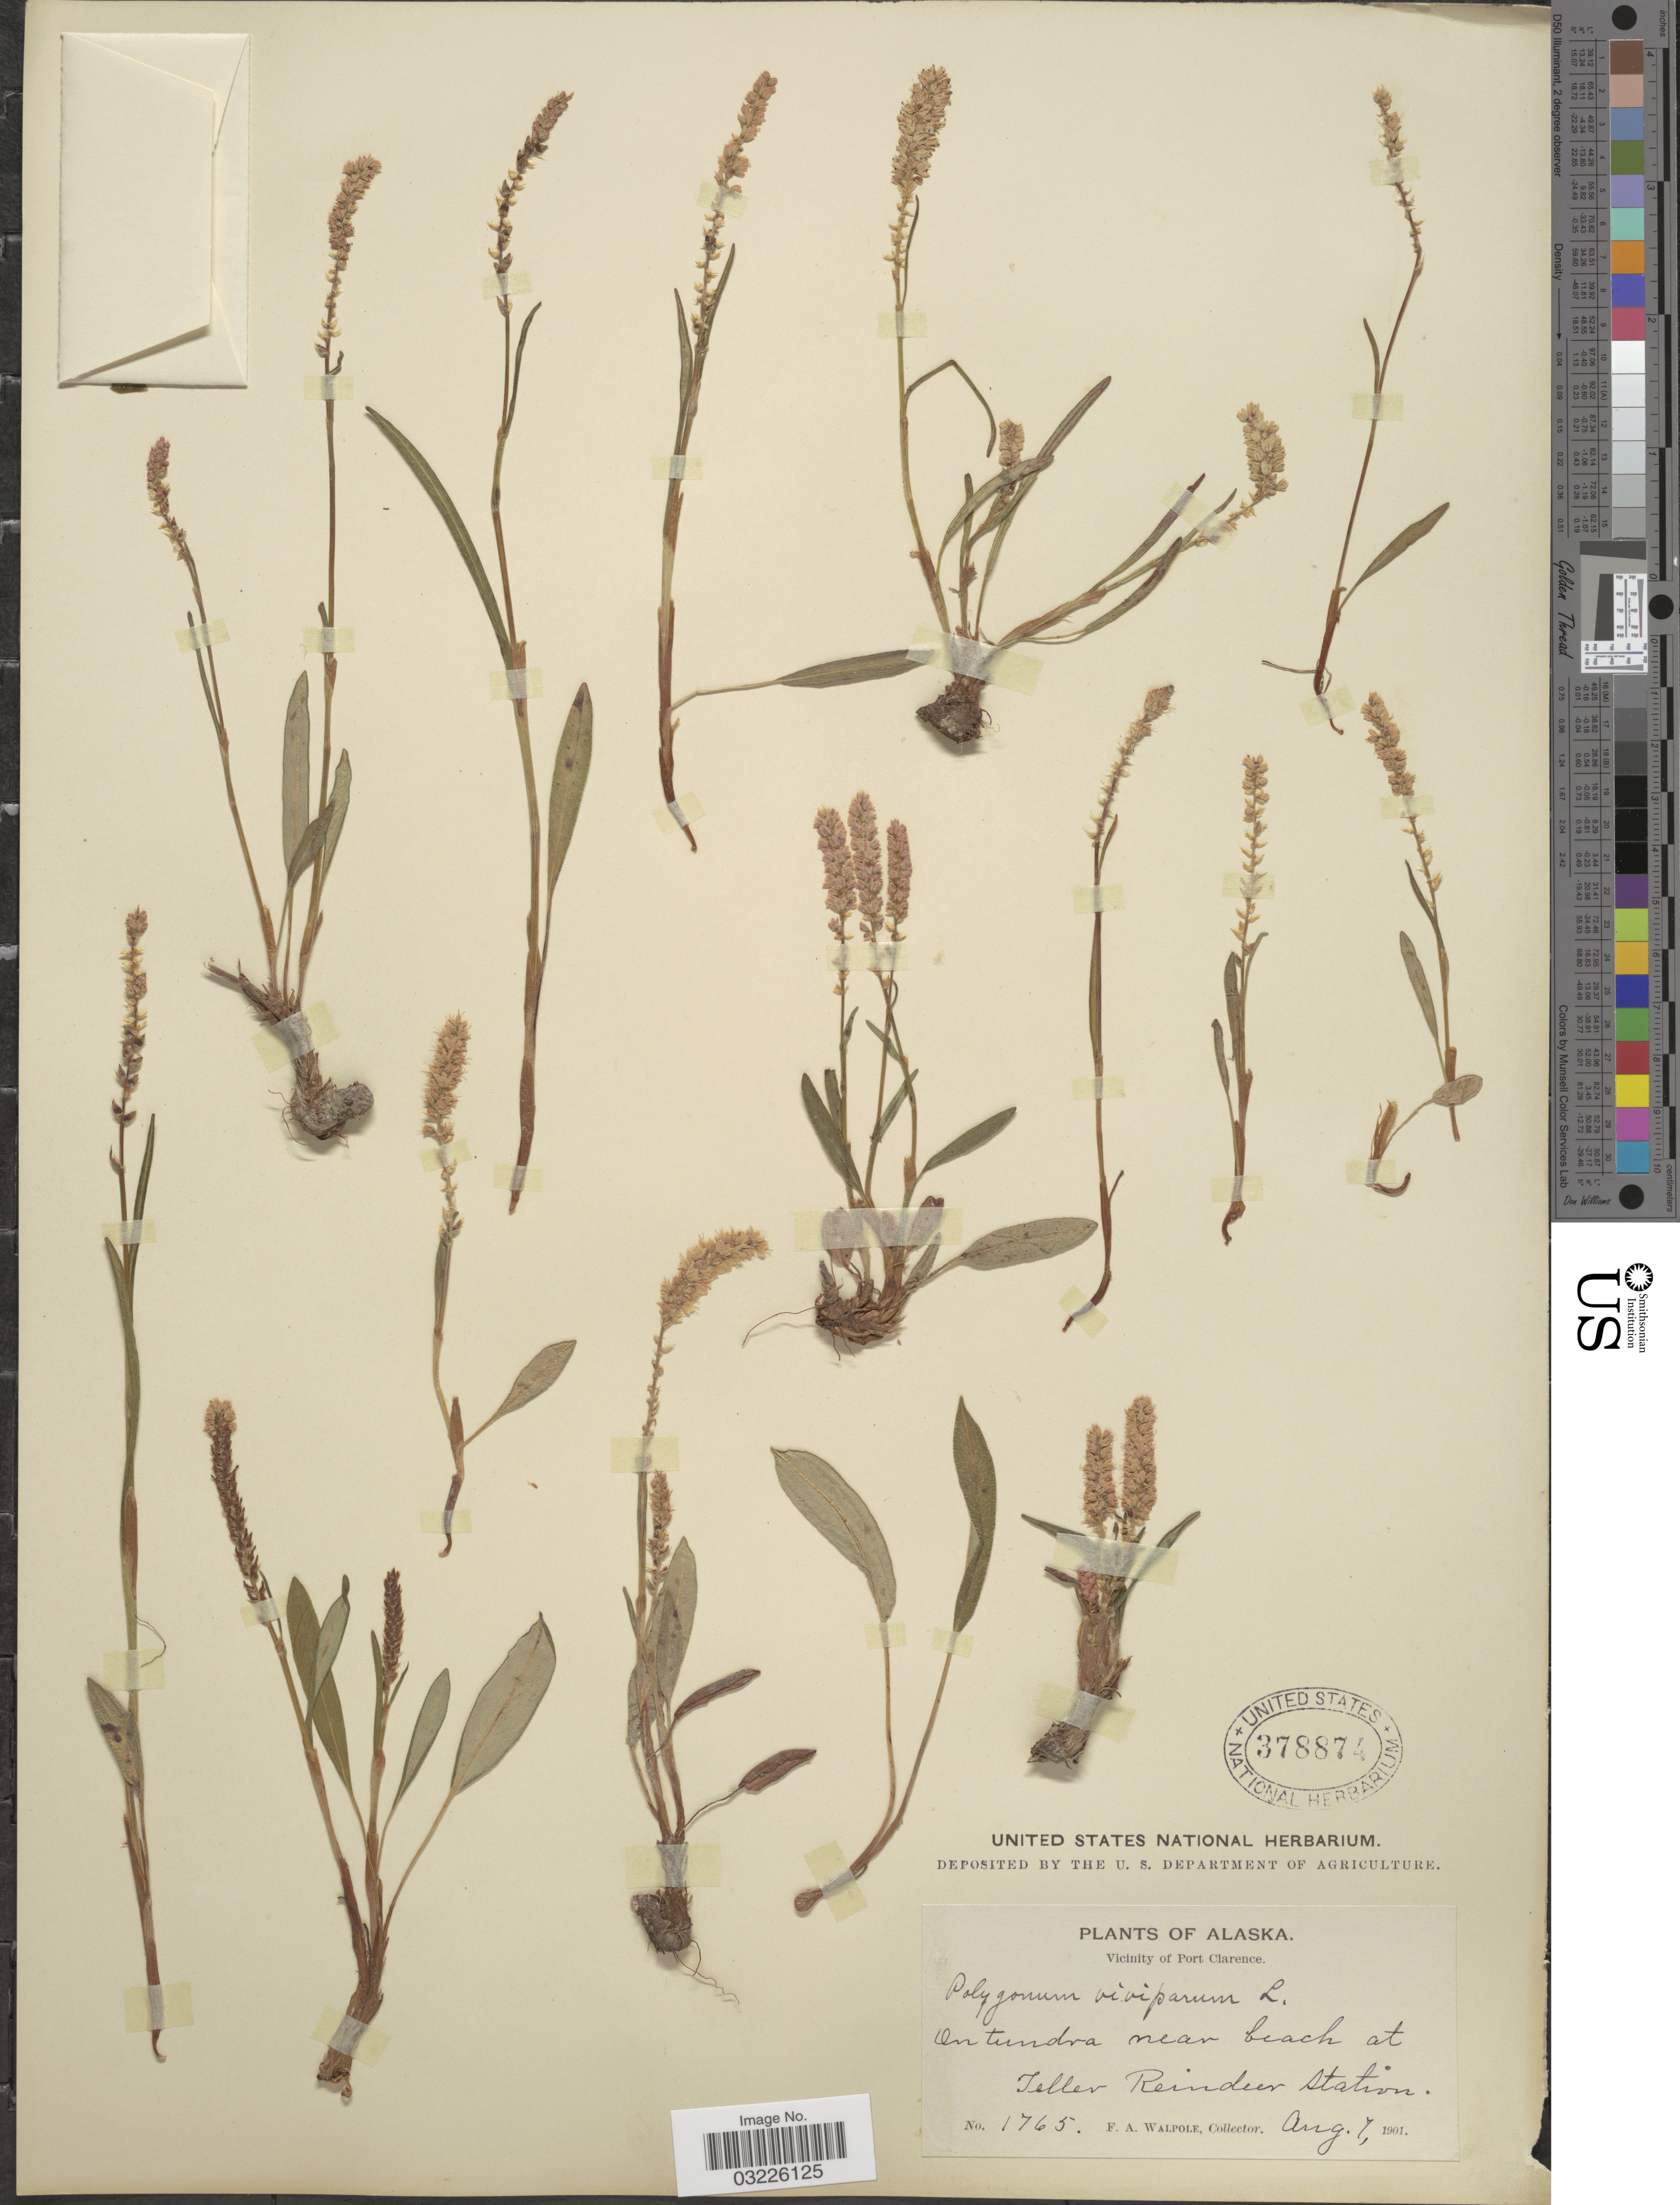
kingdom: Plantae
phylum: Tracheophyta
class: Magnoliopsida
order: Caryophyllales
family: Polygonaceae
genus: Bistorta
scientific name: Bistorta vivipara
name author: (L.) Delarbre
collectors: F. Walpole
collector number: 1765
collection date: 1901-08-07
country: United States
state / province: Alaska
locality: Vicinity of Port Clarence. Teller Reindeer Station.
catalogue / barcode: US 378874